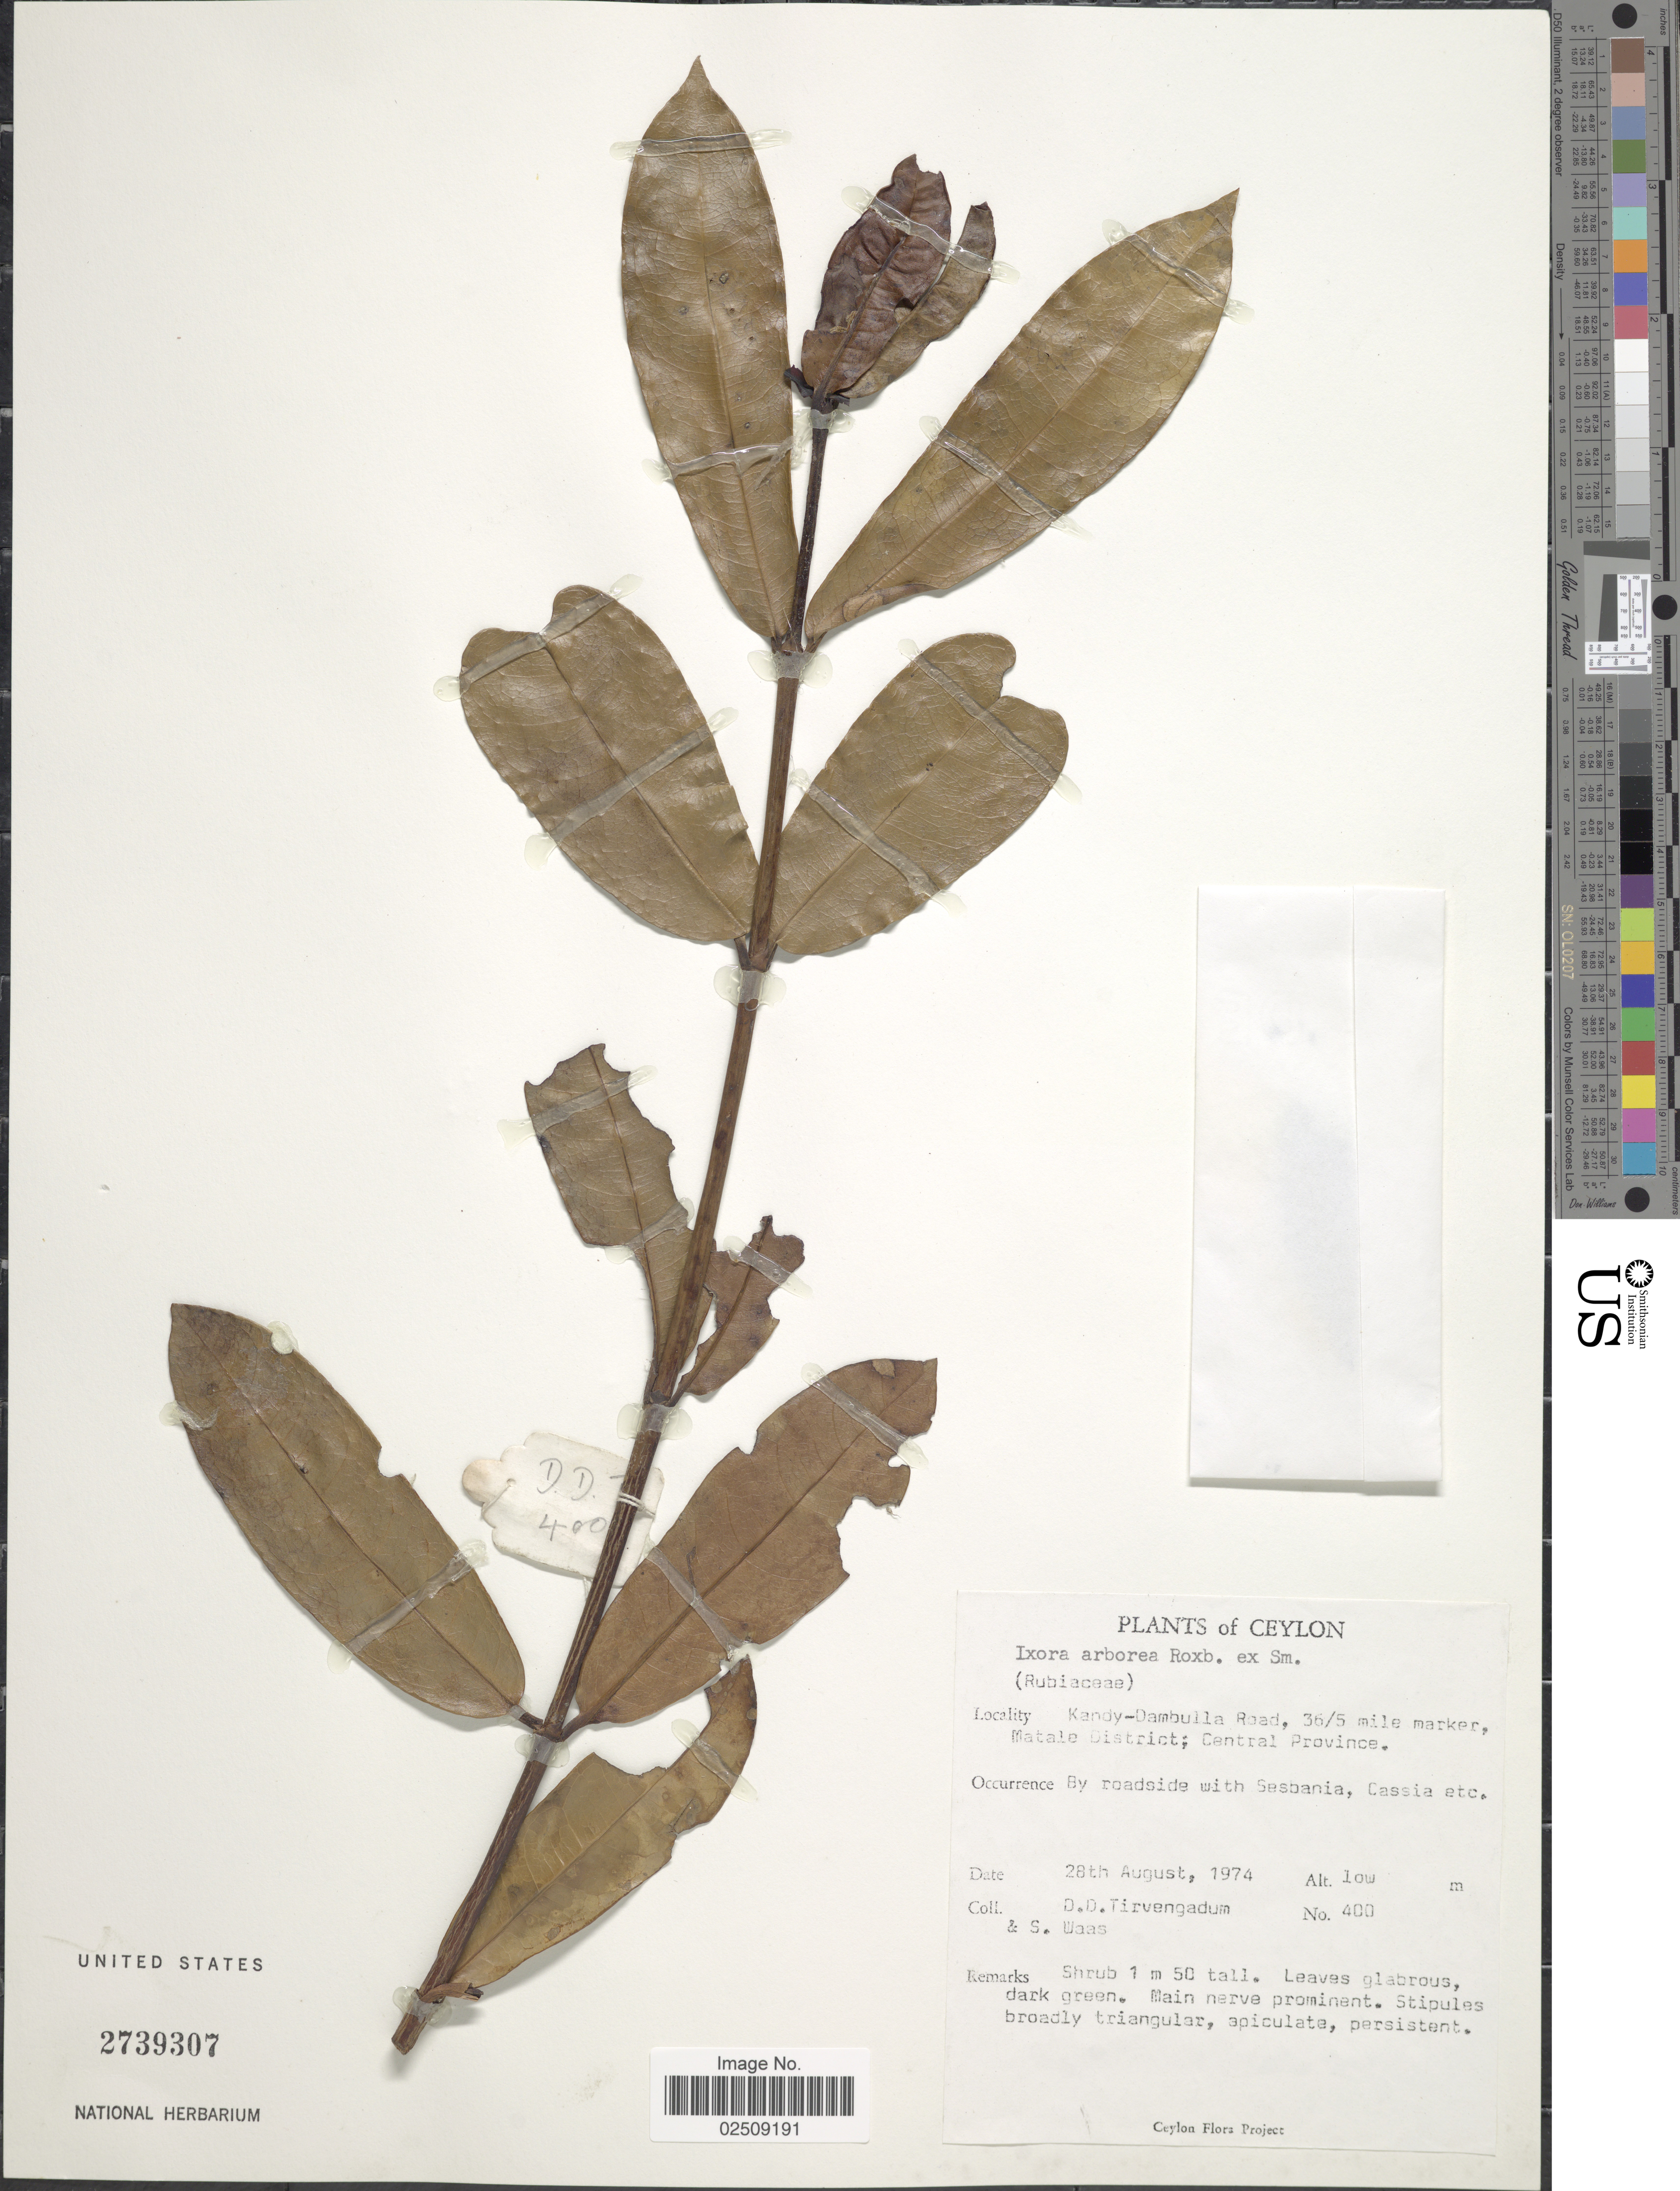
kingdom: Plantae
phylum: Tracheophyta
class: Magnoliopsida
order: Gentianales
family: Rubiaceae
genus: Ixora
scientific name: Ixora pavetta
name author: Andrews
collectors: D. Tirvengadum & S. Waas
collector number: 400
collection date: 1974-08-28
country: Sri Lanka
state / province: Central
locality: Ceylon. Kandy-Dambulla Road, 36/5 mile marker, Matale District.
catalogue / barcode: US 2739307